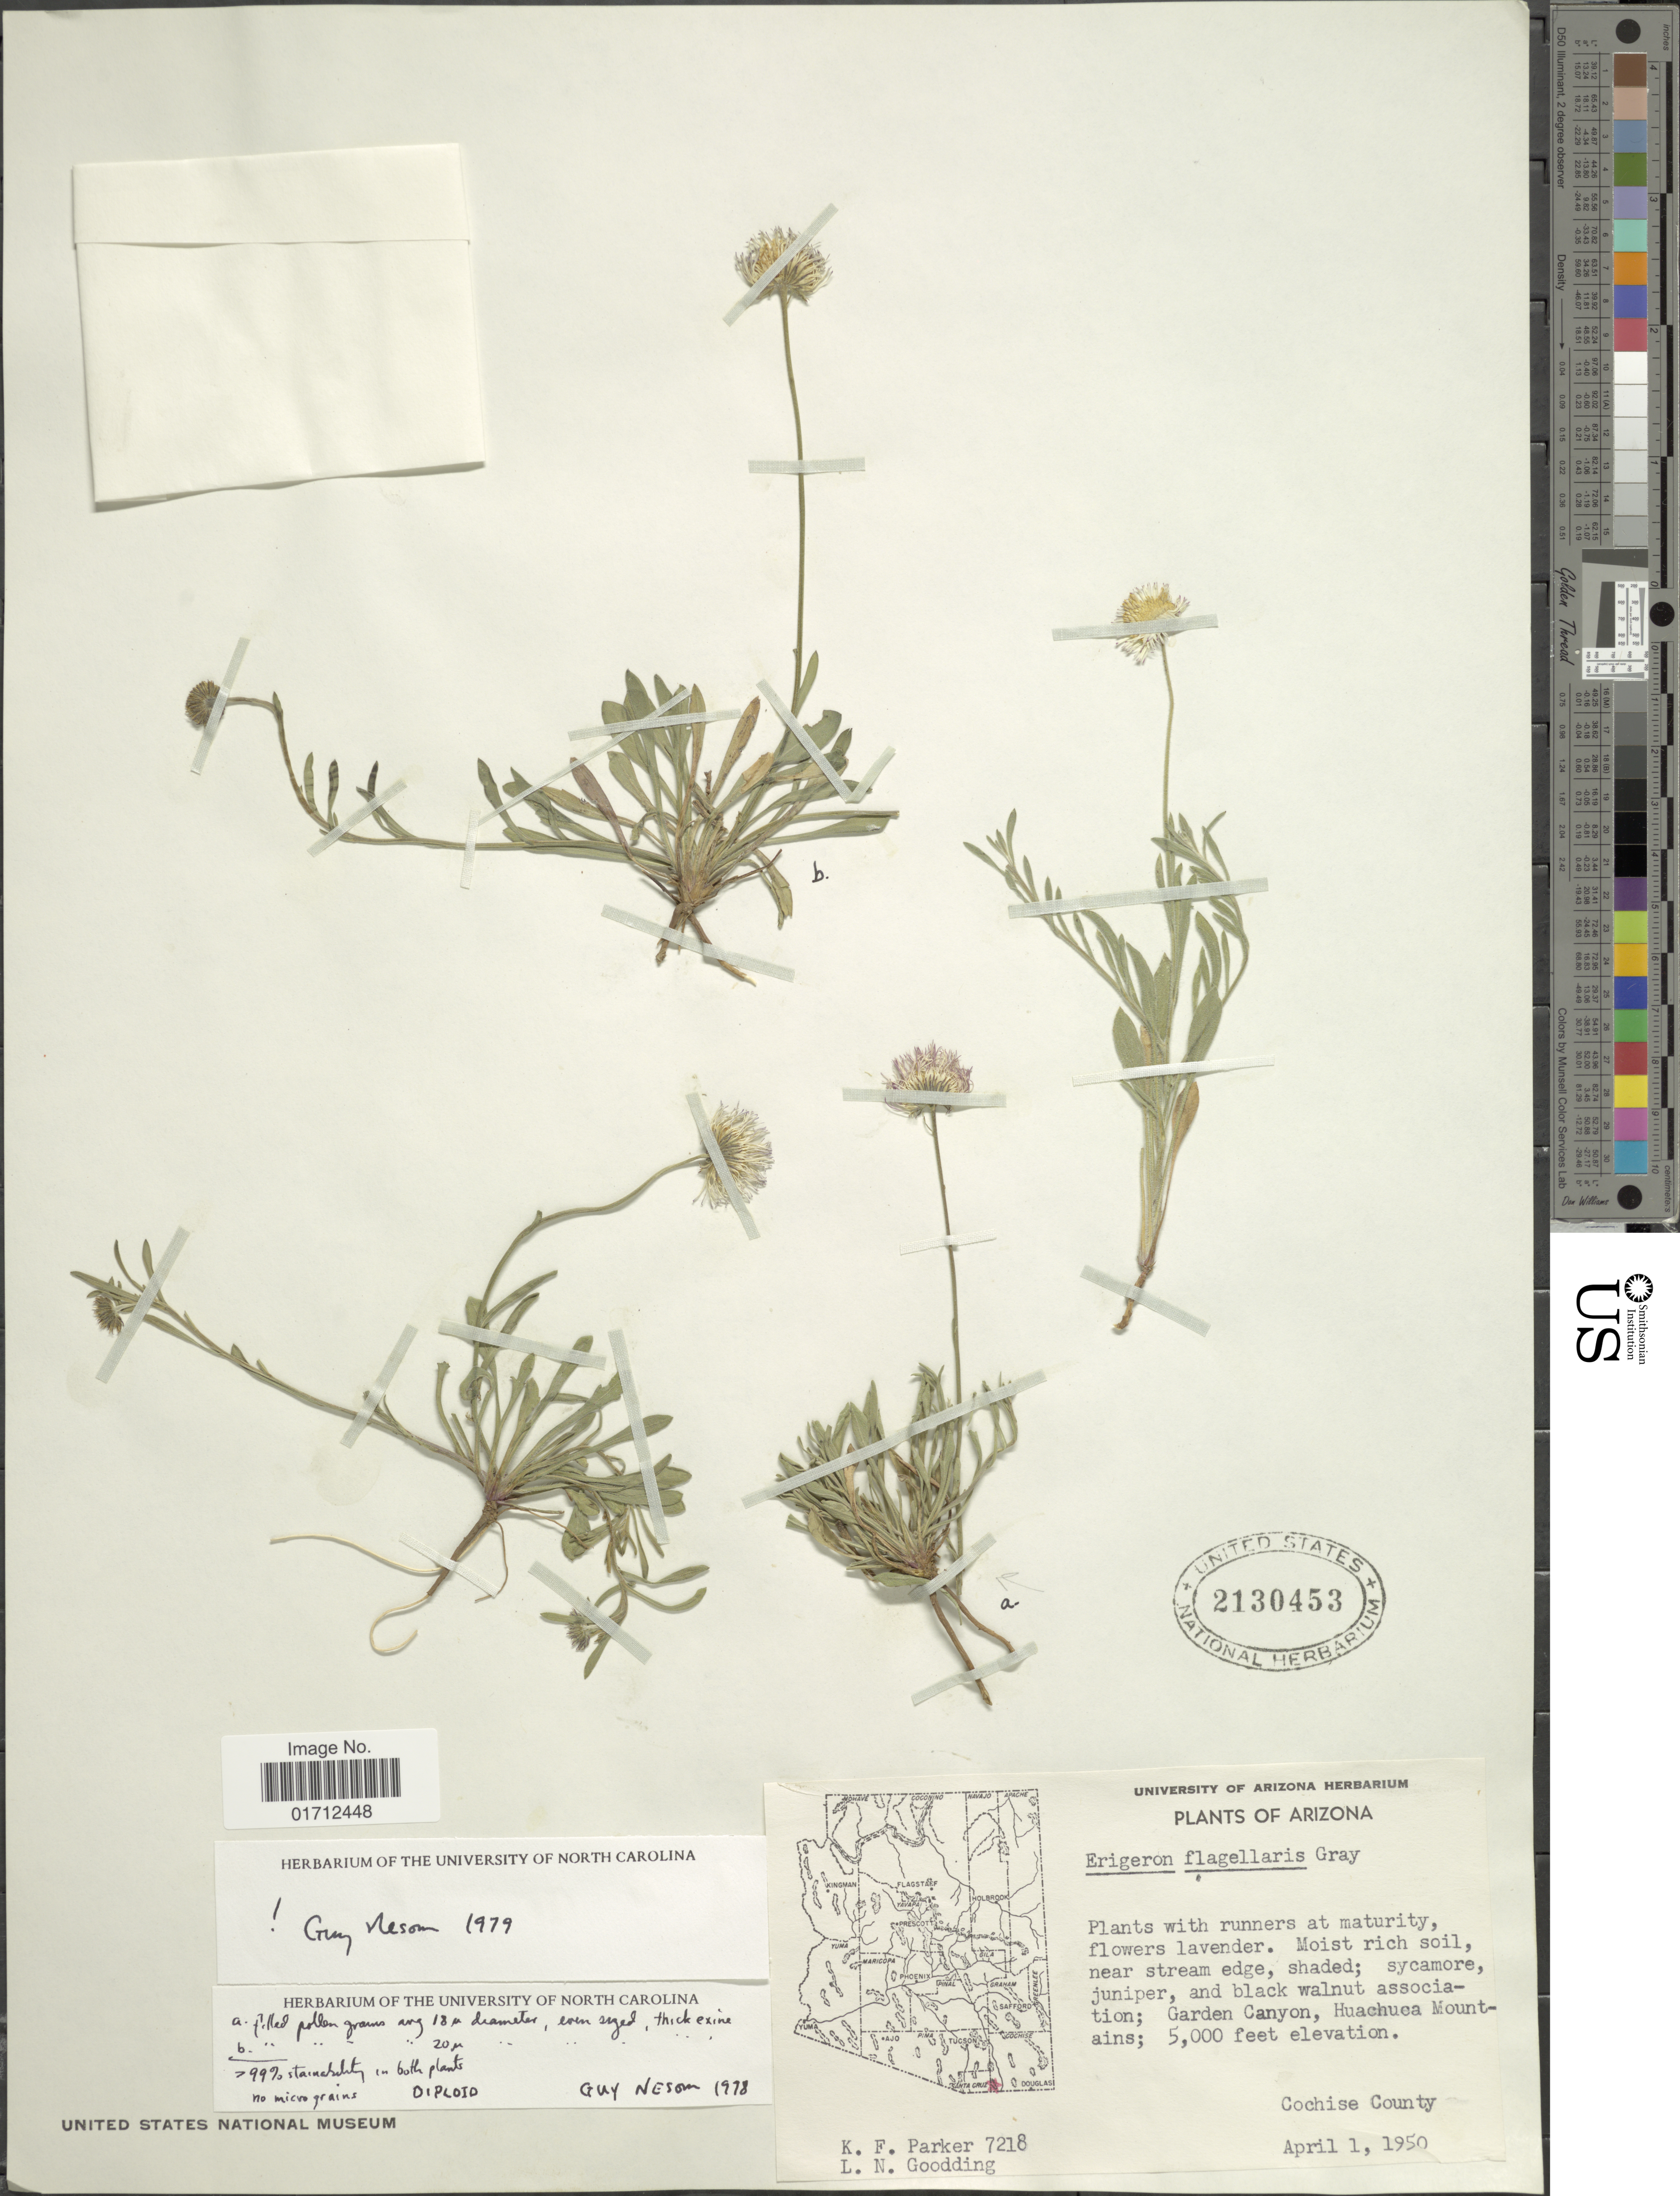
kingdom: Plantae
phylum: Tracheophyta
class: Magnoliopsida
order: Asterales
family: Asteraceae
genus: Erigeron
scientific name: Erigeron flagellaris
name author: A. Gray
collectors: K. F. Parker & L. N. Goodding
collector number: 7218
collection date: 1950-04-01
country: United States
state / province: Arizona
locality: Cochise County, Garden Canyon, Huachuca Mountains.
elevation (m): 1524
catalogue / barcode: US 2130453